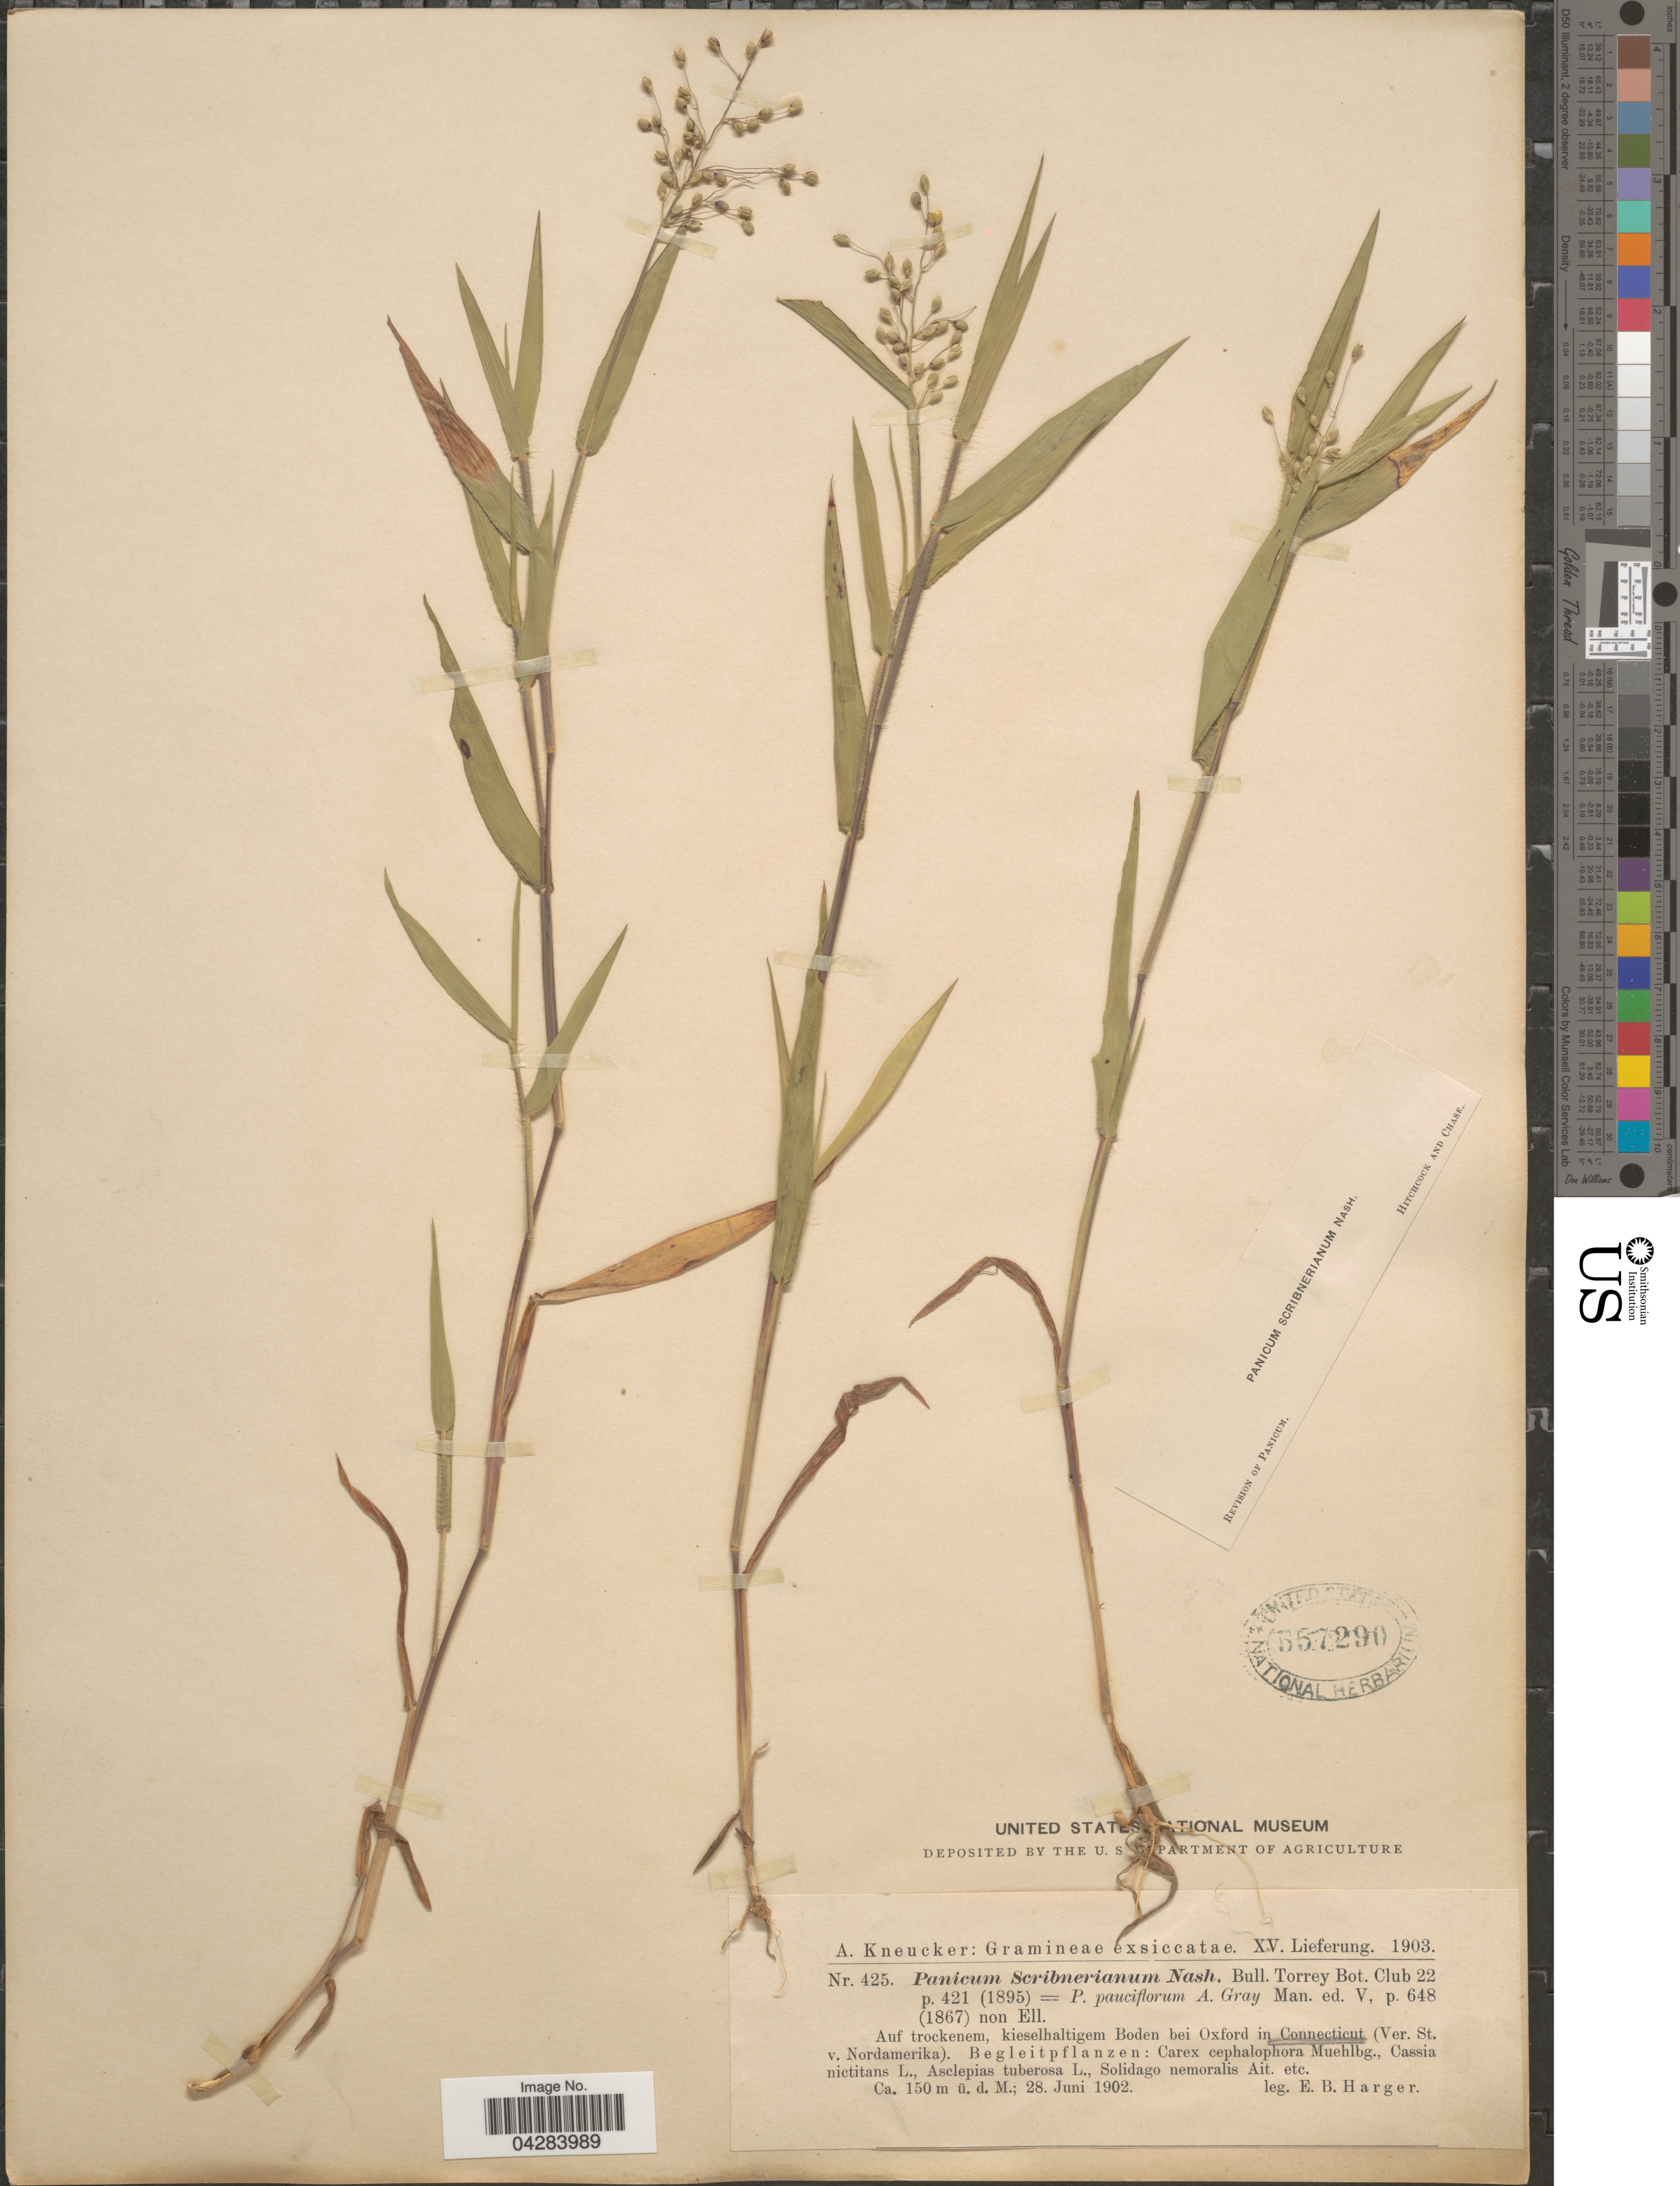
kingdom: Plantae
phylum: Tracheophyta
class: Liliopsida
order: Poales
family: Poaceae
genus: Dichanthelium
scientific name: Dichanthelium oligosanthes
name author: (Schult.) Gould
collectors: E. B. Harger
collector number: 425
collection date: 1902-06-28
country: United States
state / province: Connecticut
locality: Auf trockenem, kieselhaltigem Boden bei Oxford in Connecticut. (Ver. St. v. Nordamerika).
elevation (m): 150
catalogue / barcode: US 557290